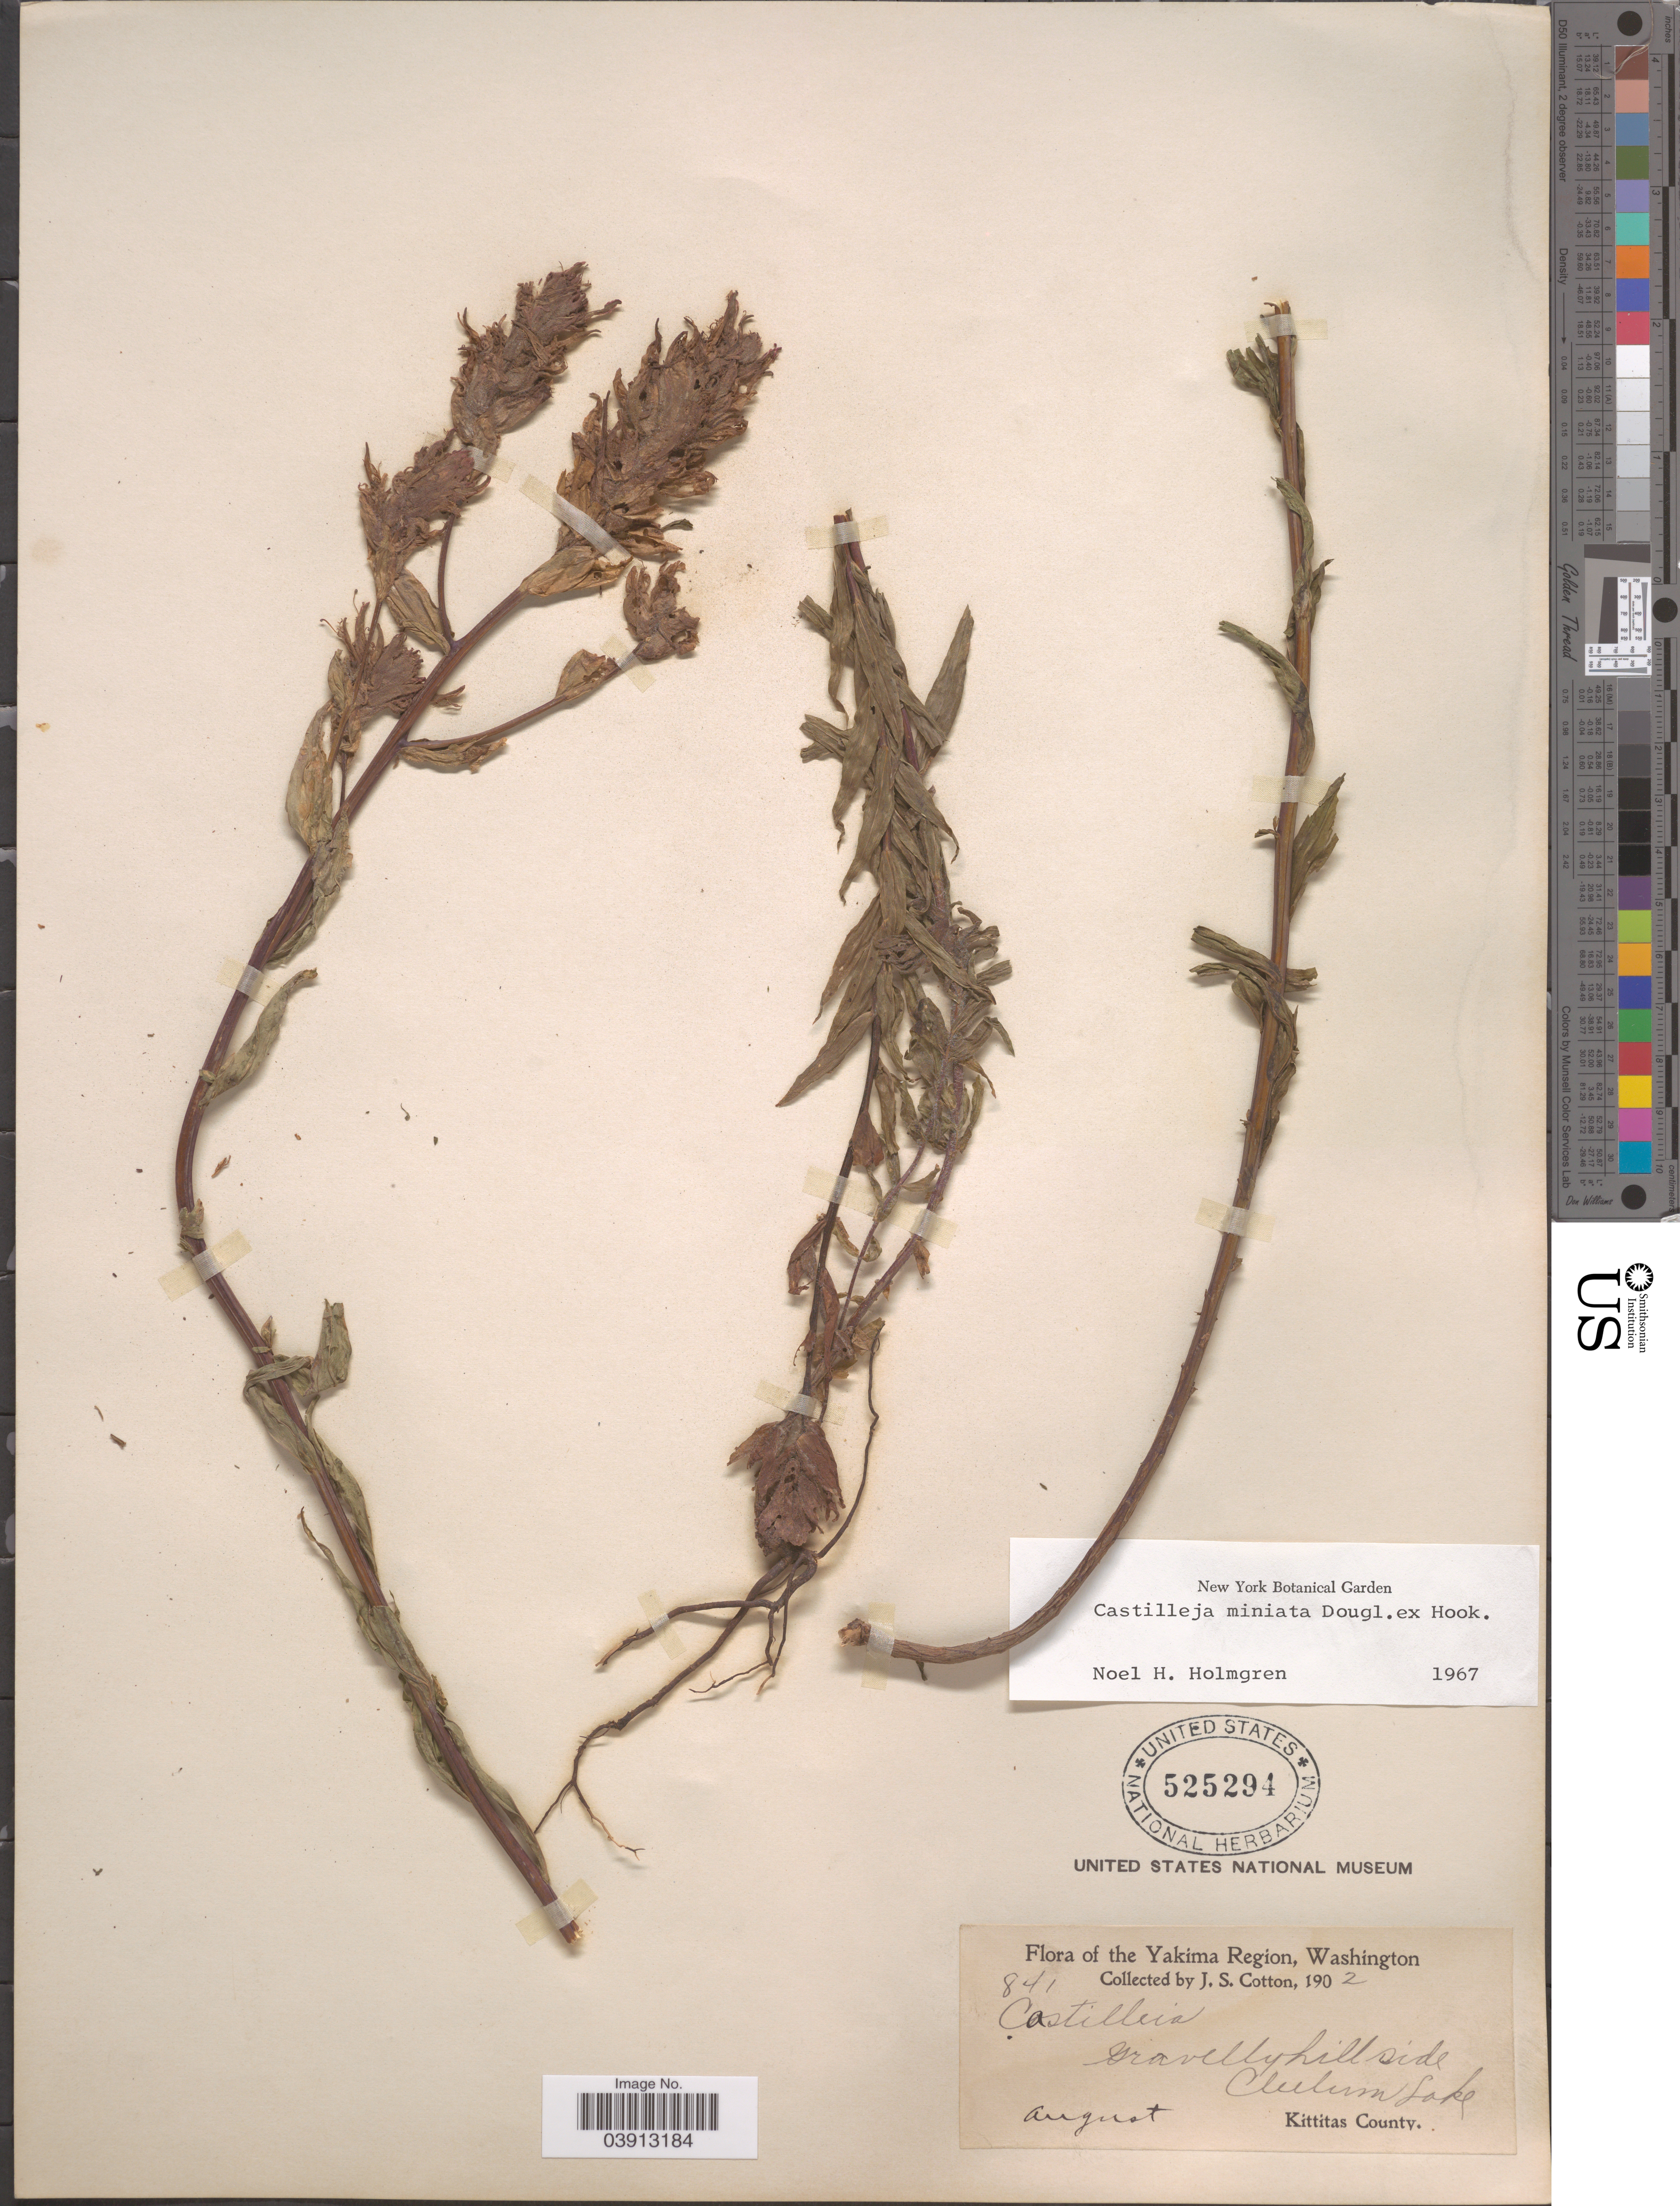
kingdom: Plantae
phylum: Tracheophyta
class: Magnoliopsida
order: Lamiales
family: Orobanchaceae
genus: Castilleja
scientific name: Castilleja miniata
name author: Douglas ex Hook.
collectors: J. S. Cotton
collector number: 841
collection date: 1902-08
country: United States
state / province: Washington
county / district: Kittitas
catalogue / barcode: US 525294